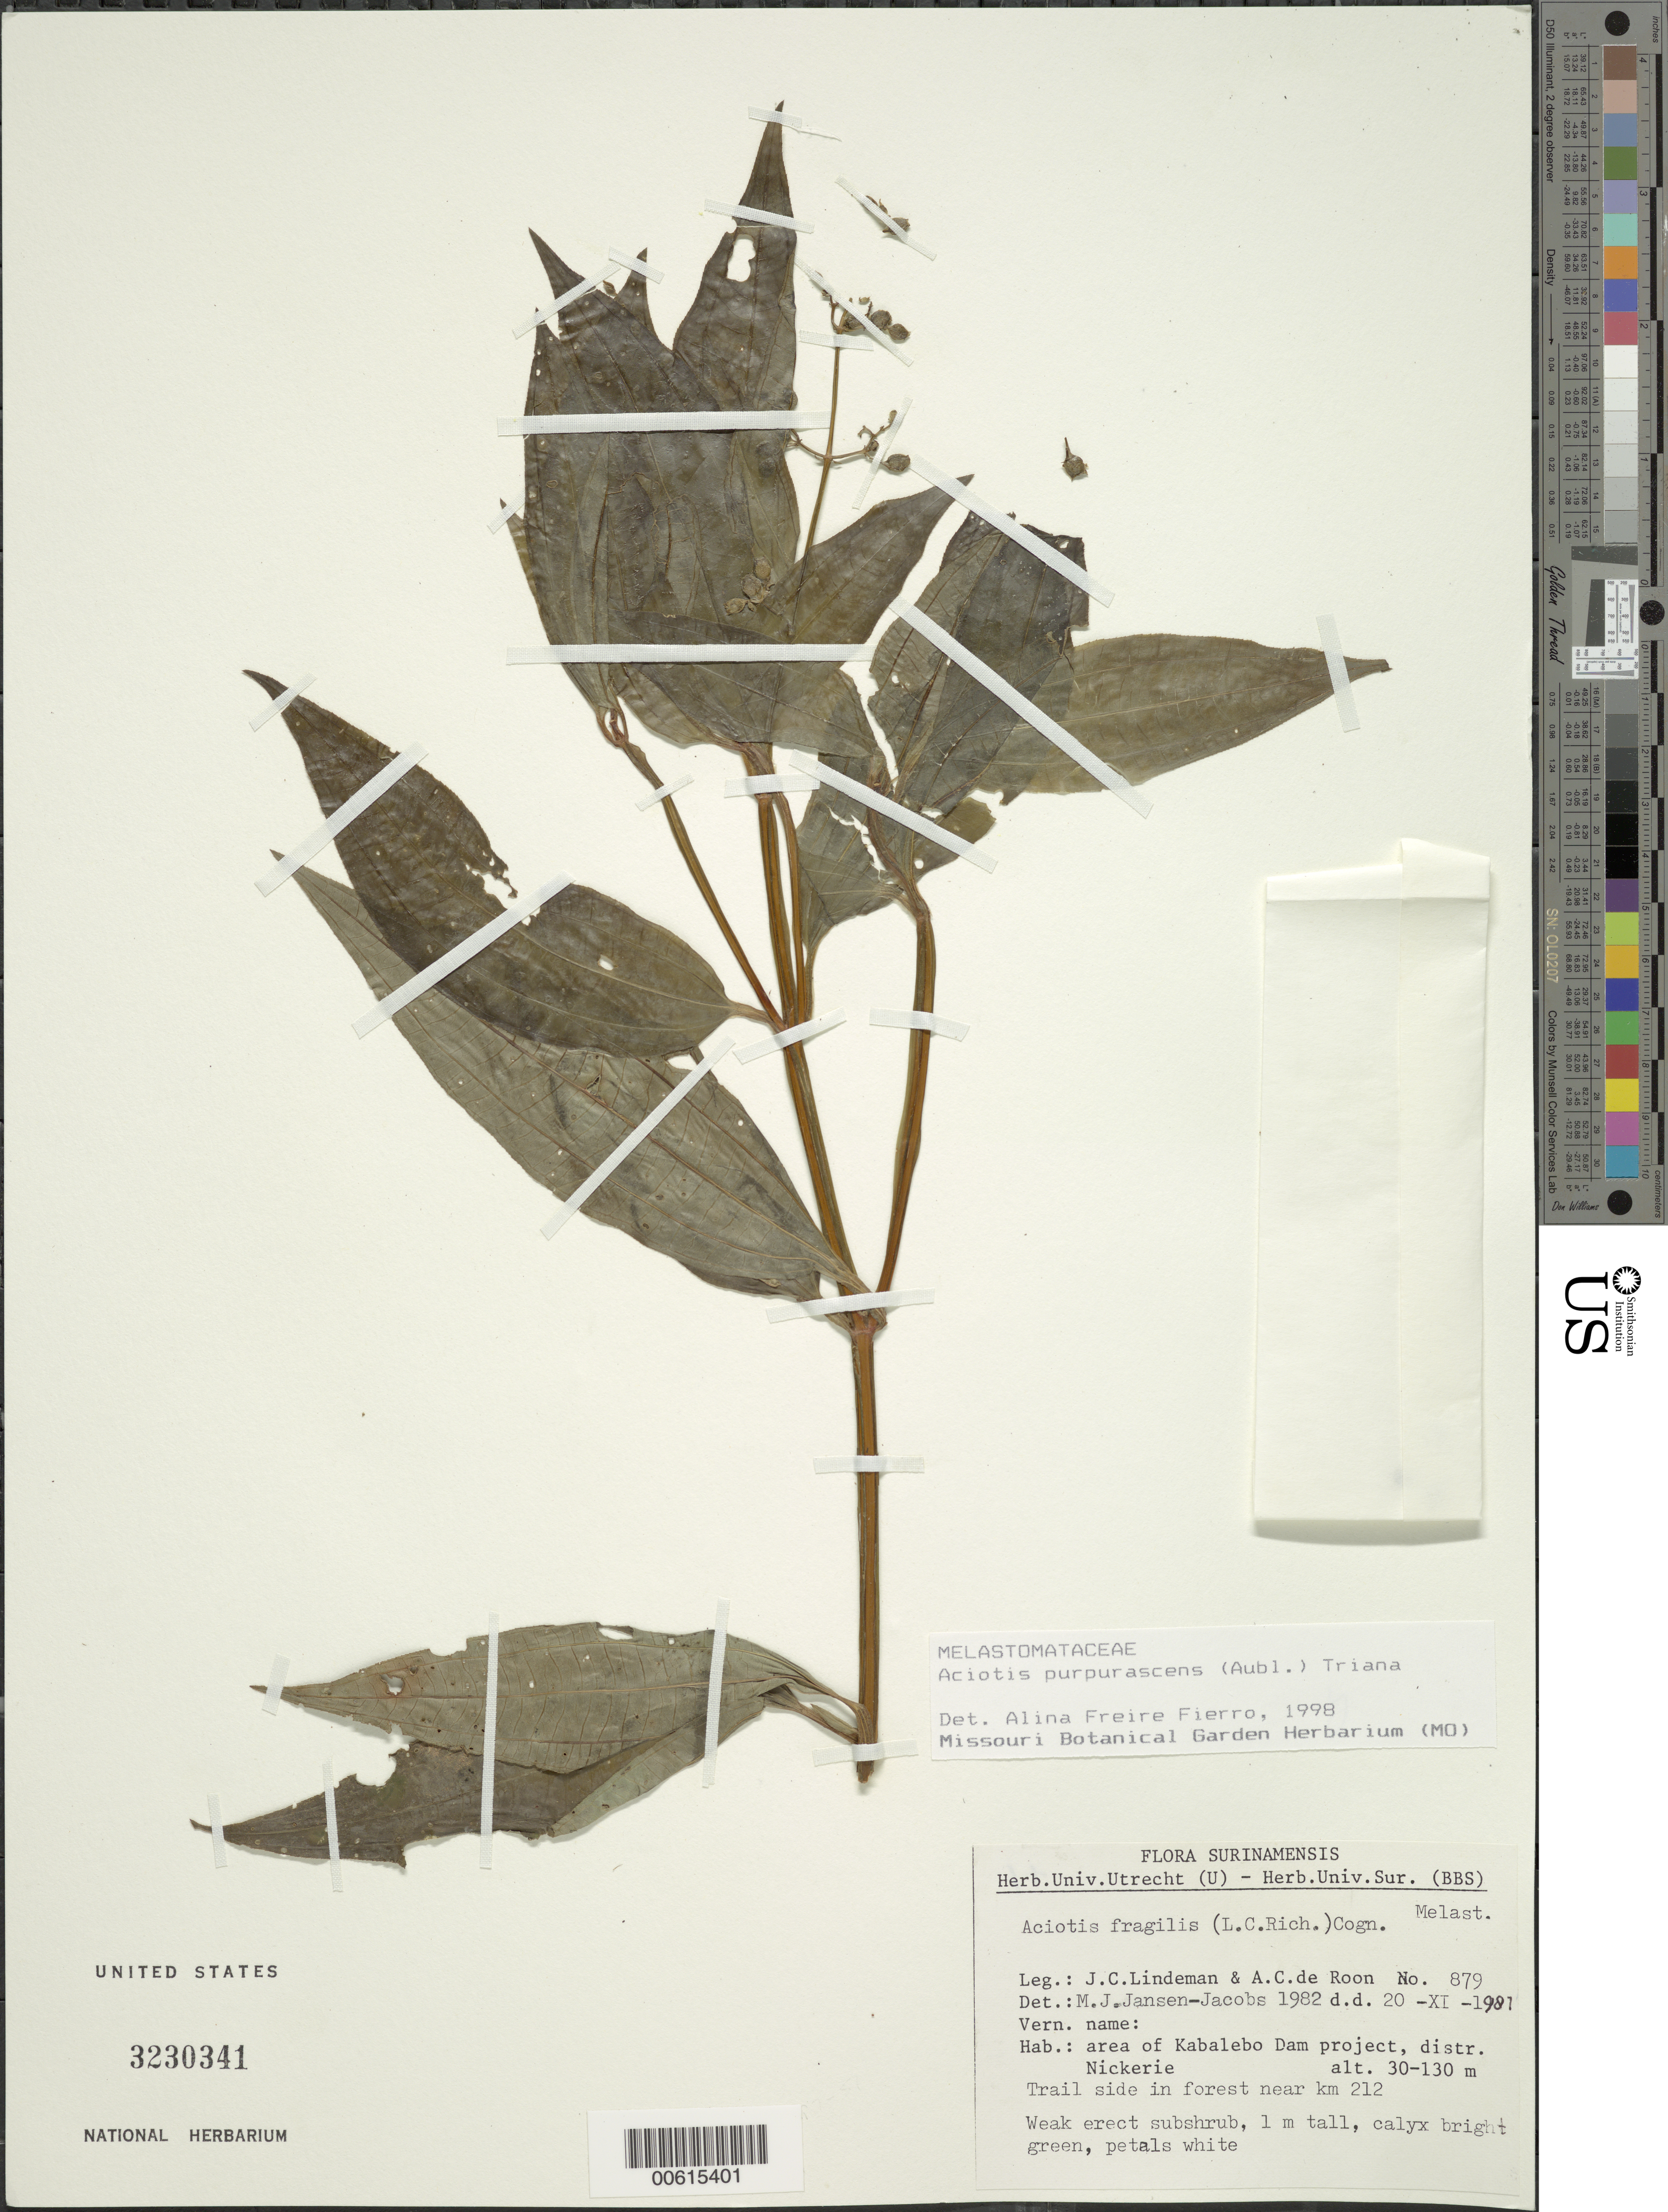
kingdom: Plantae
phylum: Tracheophyta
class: Magnoliopsida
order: Myrtales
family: Melastomataceae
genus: Aciotis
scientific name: Aciotis purpurascens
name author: (Aubl.) Triana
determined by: Freire-Fierro, A.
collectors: J. C. Lindeman & A. de Roon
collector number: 81 879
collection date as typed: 20-Nov-81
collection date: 1981-11-20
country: Suriname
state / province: Nickerie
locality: Kabalebo Dam project area, trail near km 212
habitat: Trailside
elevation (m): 30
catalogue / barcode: US 3230341